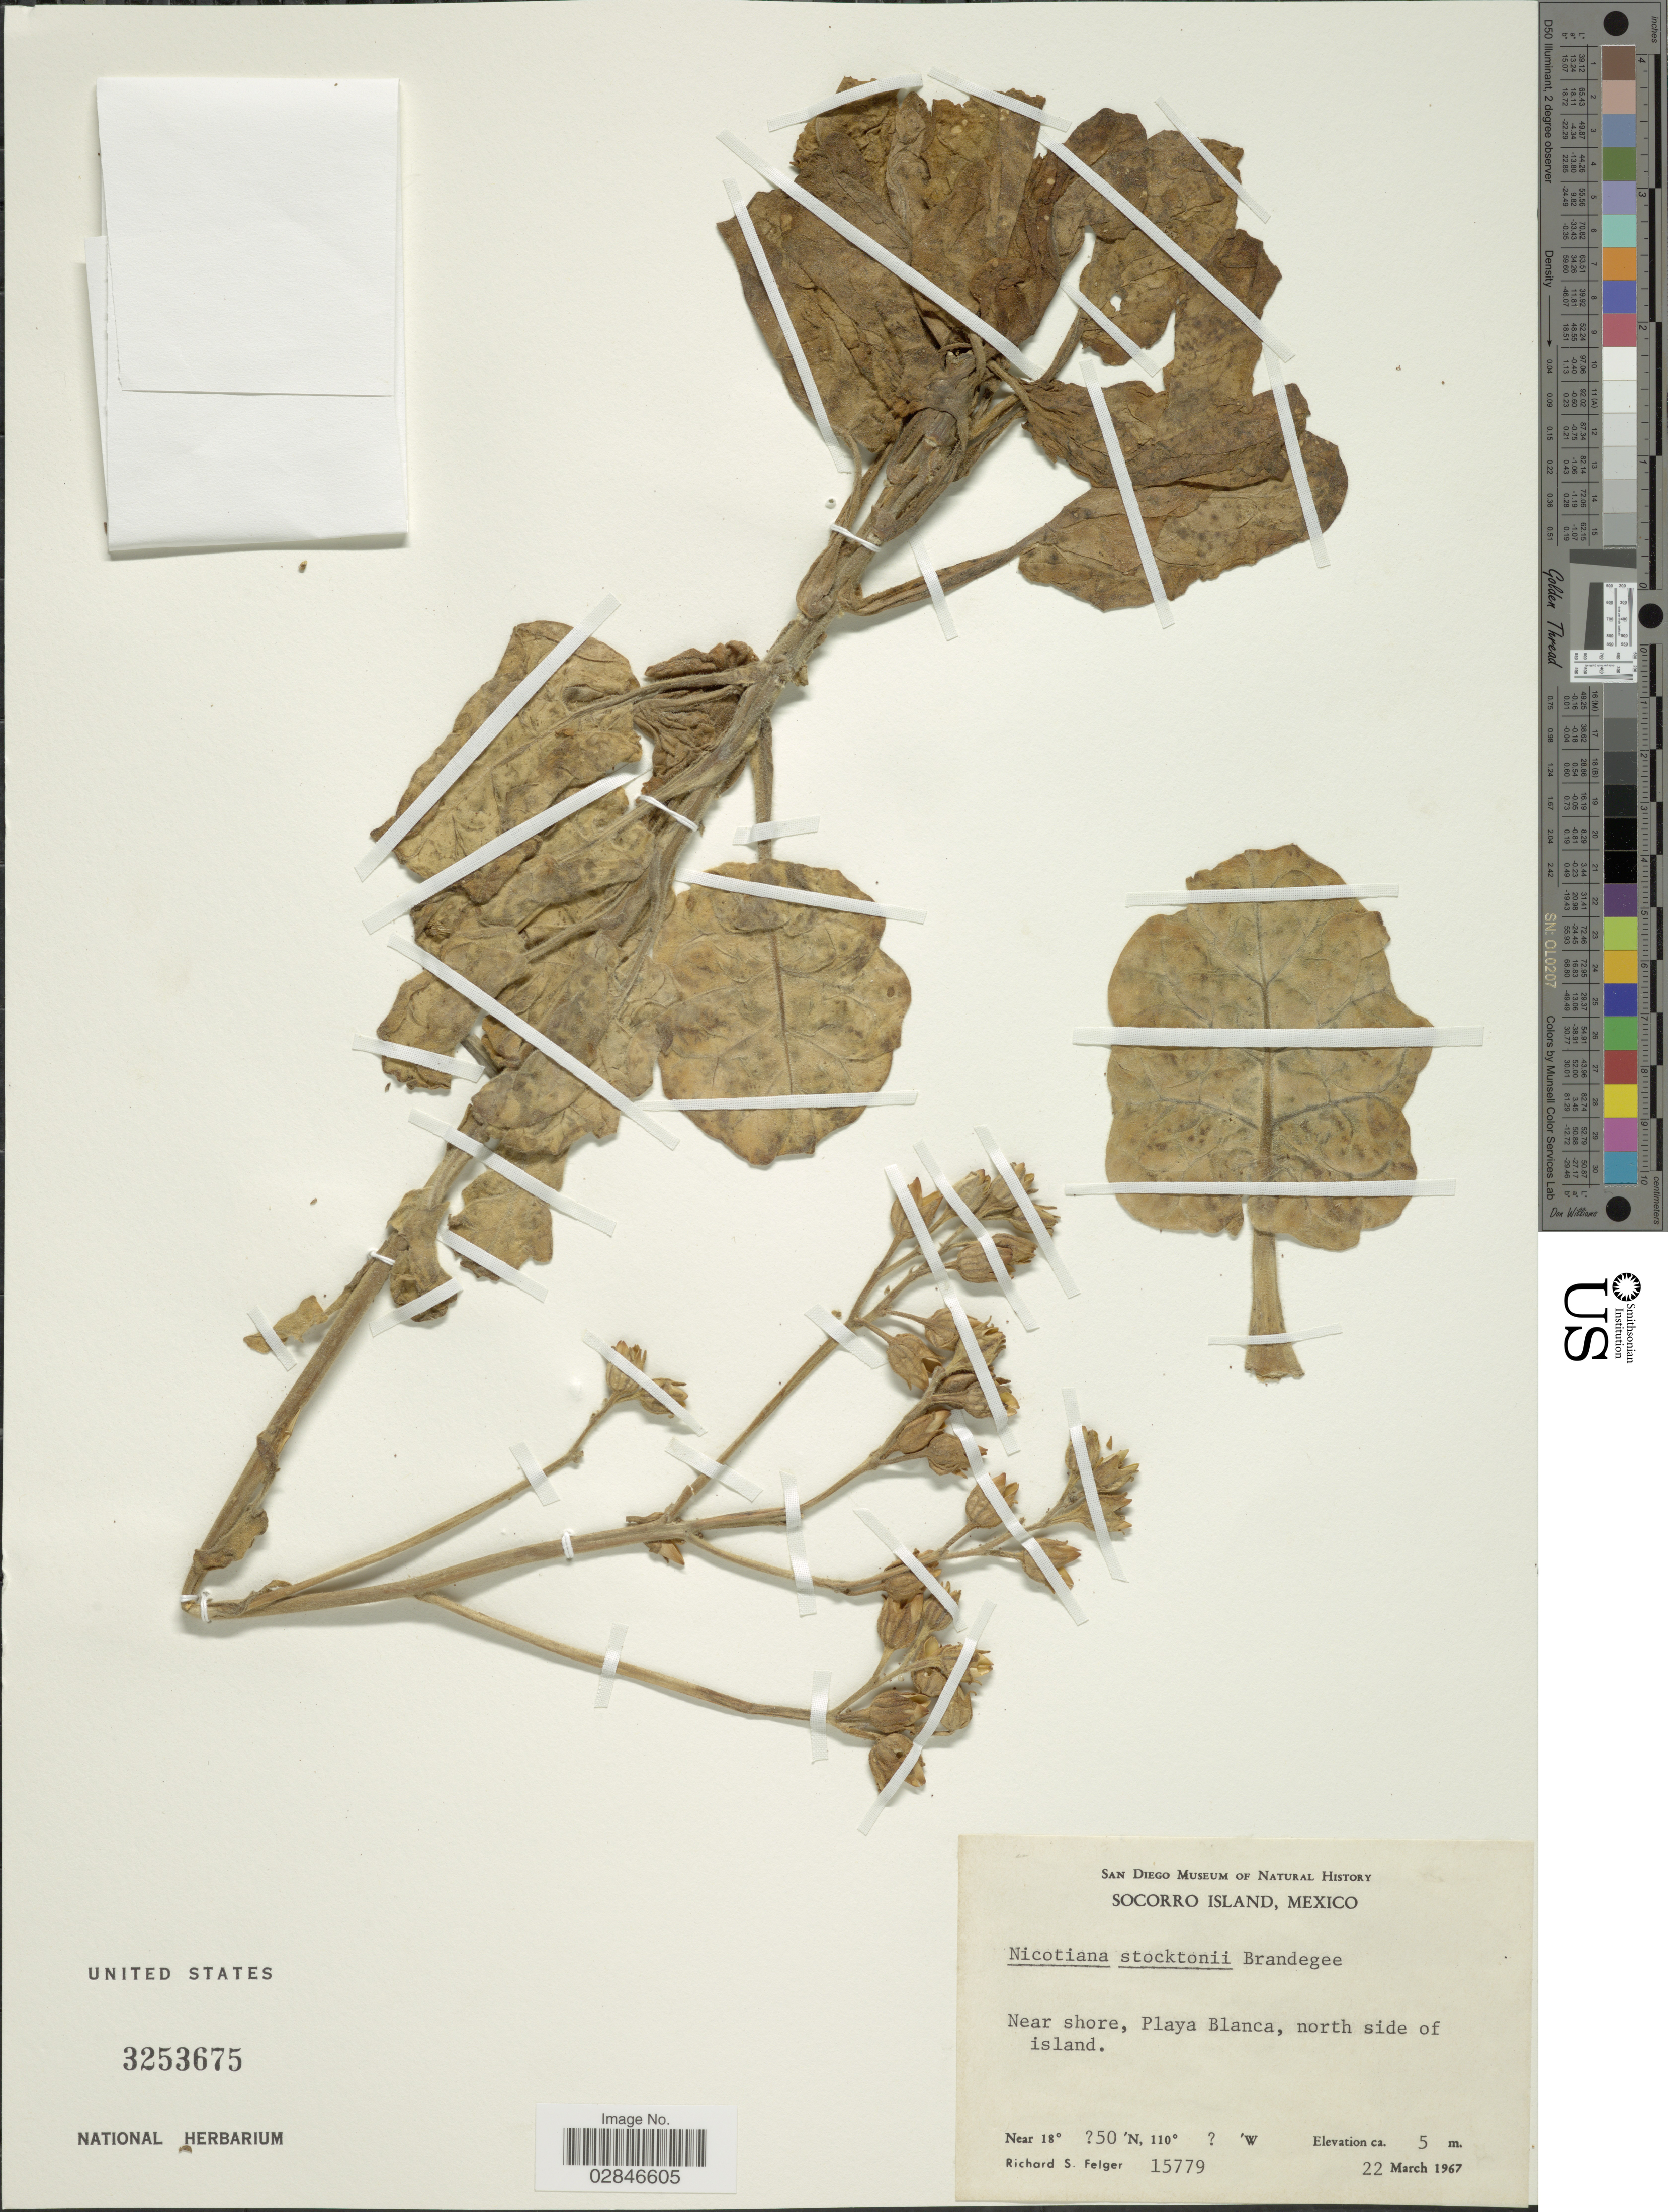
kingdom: Plantae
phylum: Tracheophyta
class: Magnoliopsida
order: Solanales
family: Solanaceae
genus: Nicotiana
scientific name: Nicotiana stocktoni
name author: Brandegee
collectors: R. S. Felger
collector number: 15779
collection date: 1967-03-22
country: Mexico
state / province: Colima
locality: Socorro Island, Near shore, Playa Blanca, north side of island.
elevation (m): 5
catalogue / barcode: US 3253675